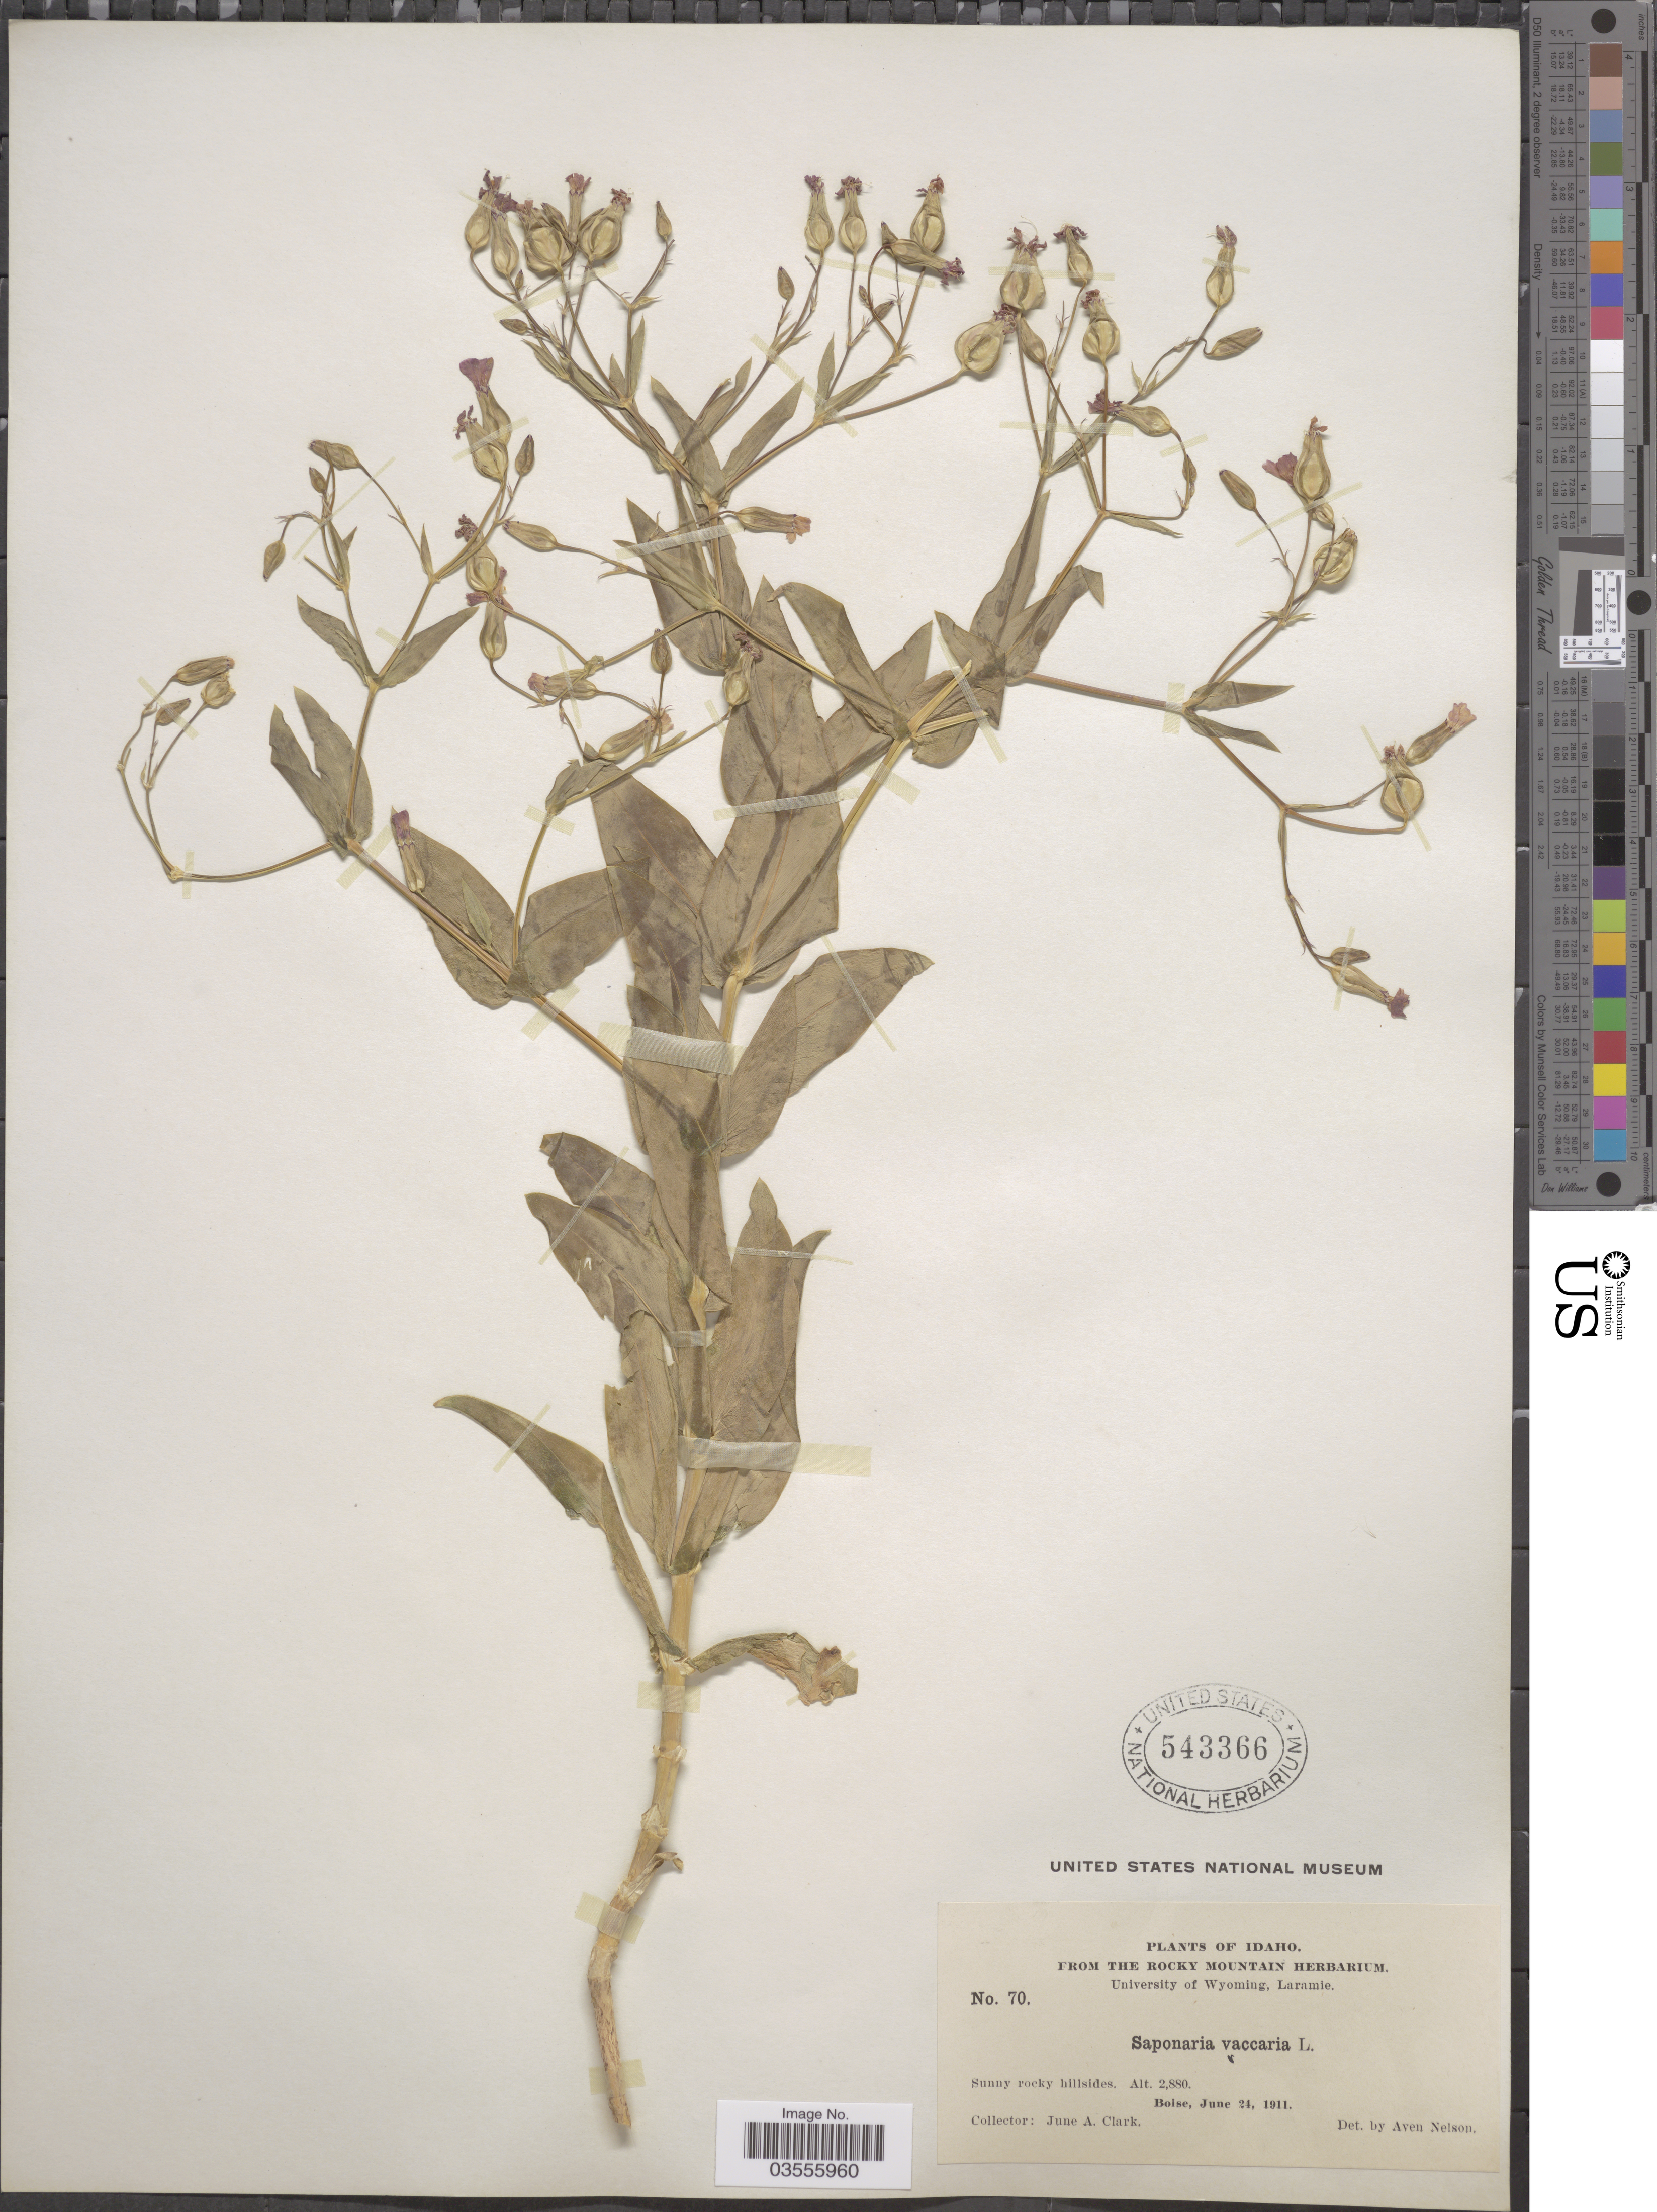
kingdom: Plantae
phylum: Tracheophyta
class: Magnoliopsida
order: Caryophyllales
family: Caryophyllaceae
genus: Gypsophila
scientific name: Gypsophila vaccaria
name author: (L.) Sm.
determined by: Strong, M. T., (US), Smithsonian Institution - National Museum of Natural History (UNITED STATES)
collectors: J. A. Clark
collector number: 70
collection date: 1911-06-24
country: United States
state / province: Idaho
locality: Boise.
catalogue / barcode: US 543366